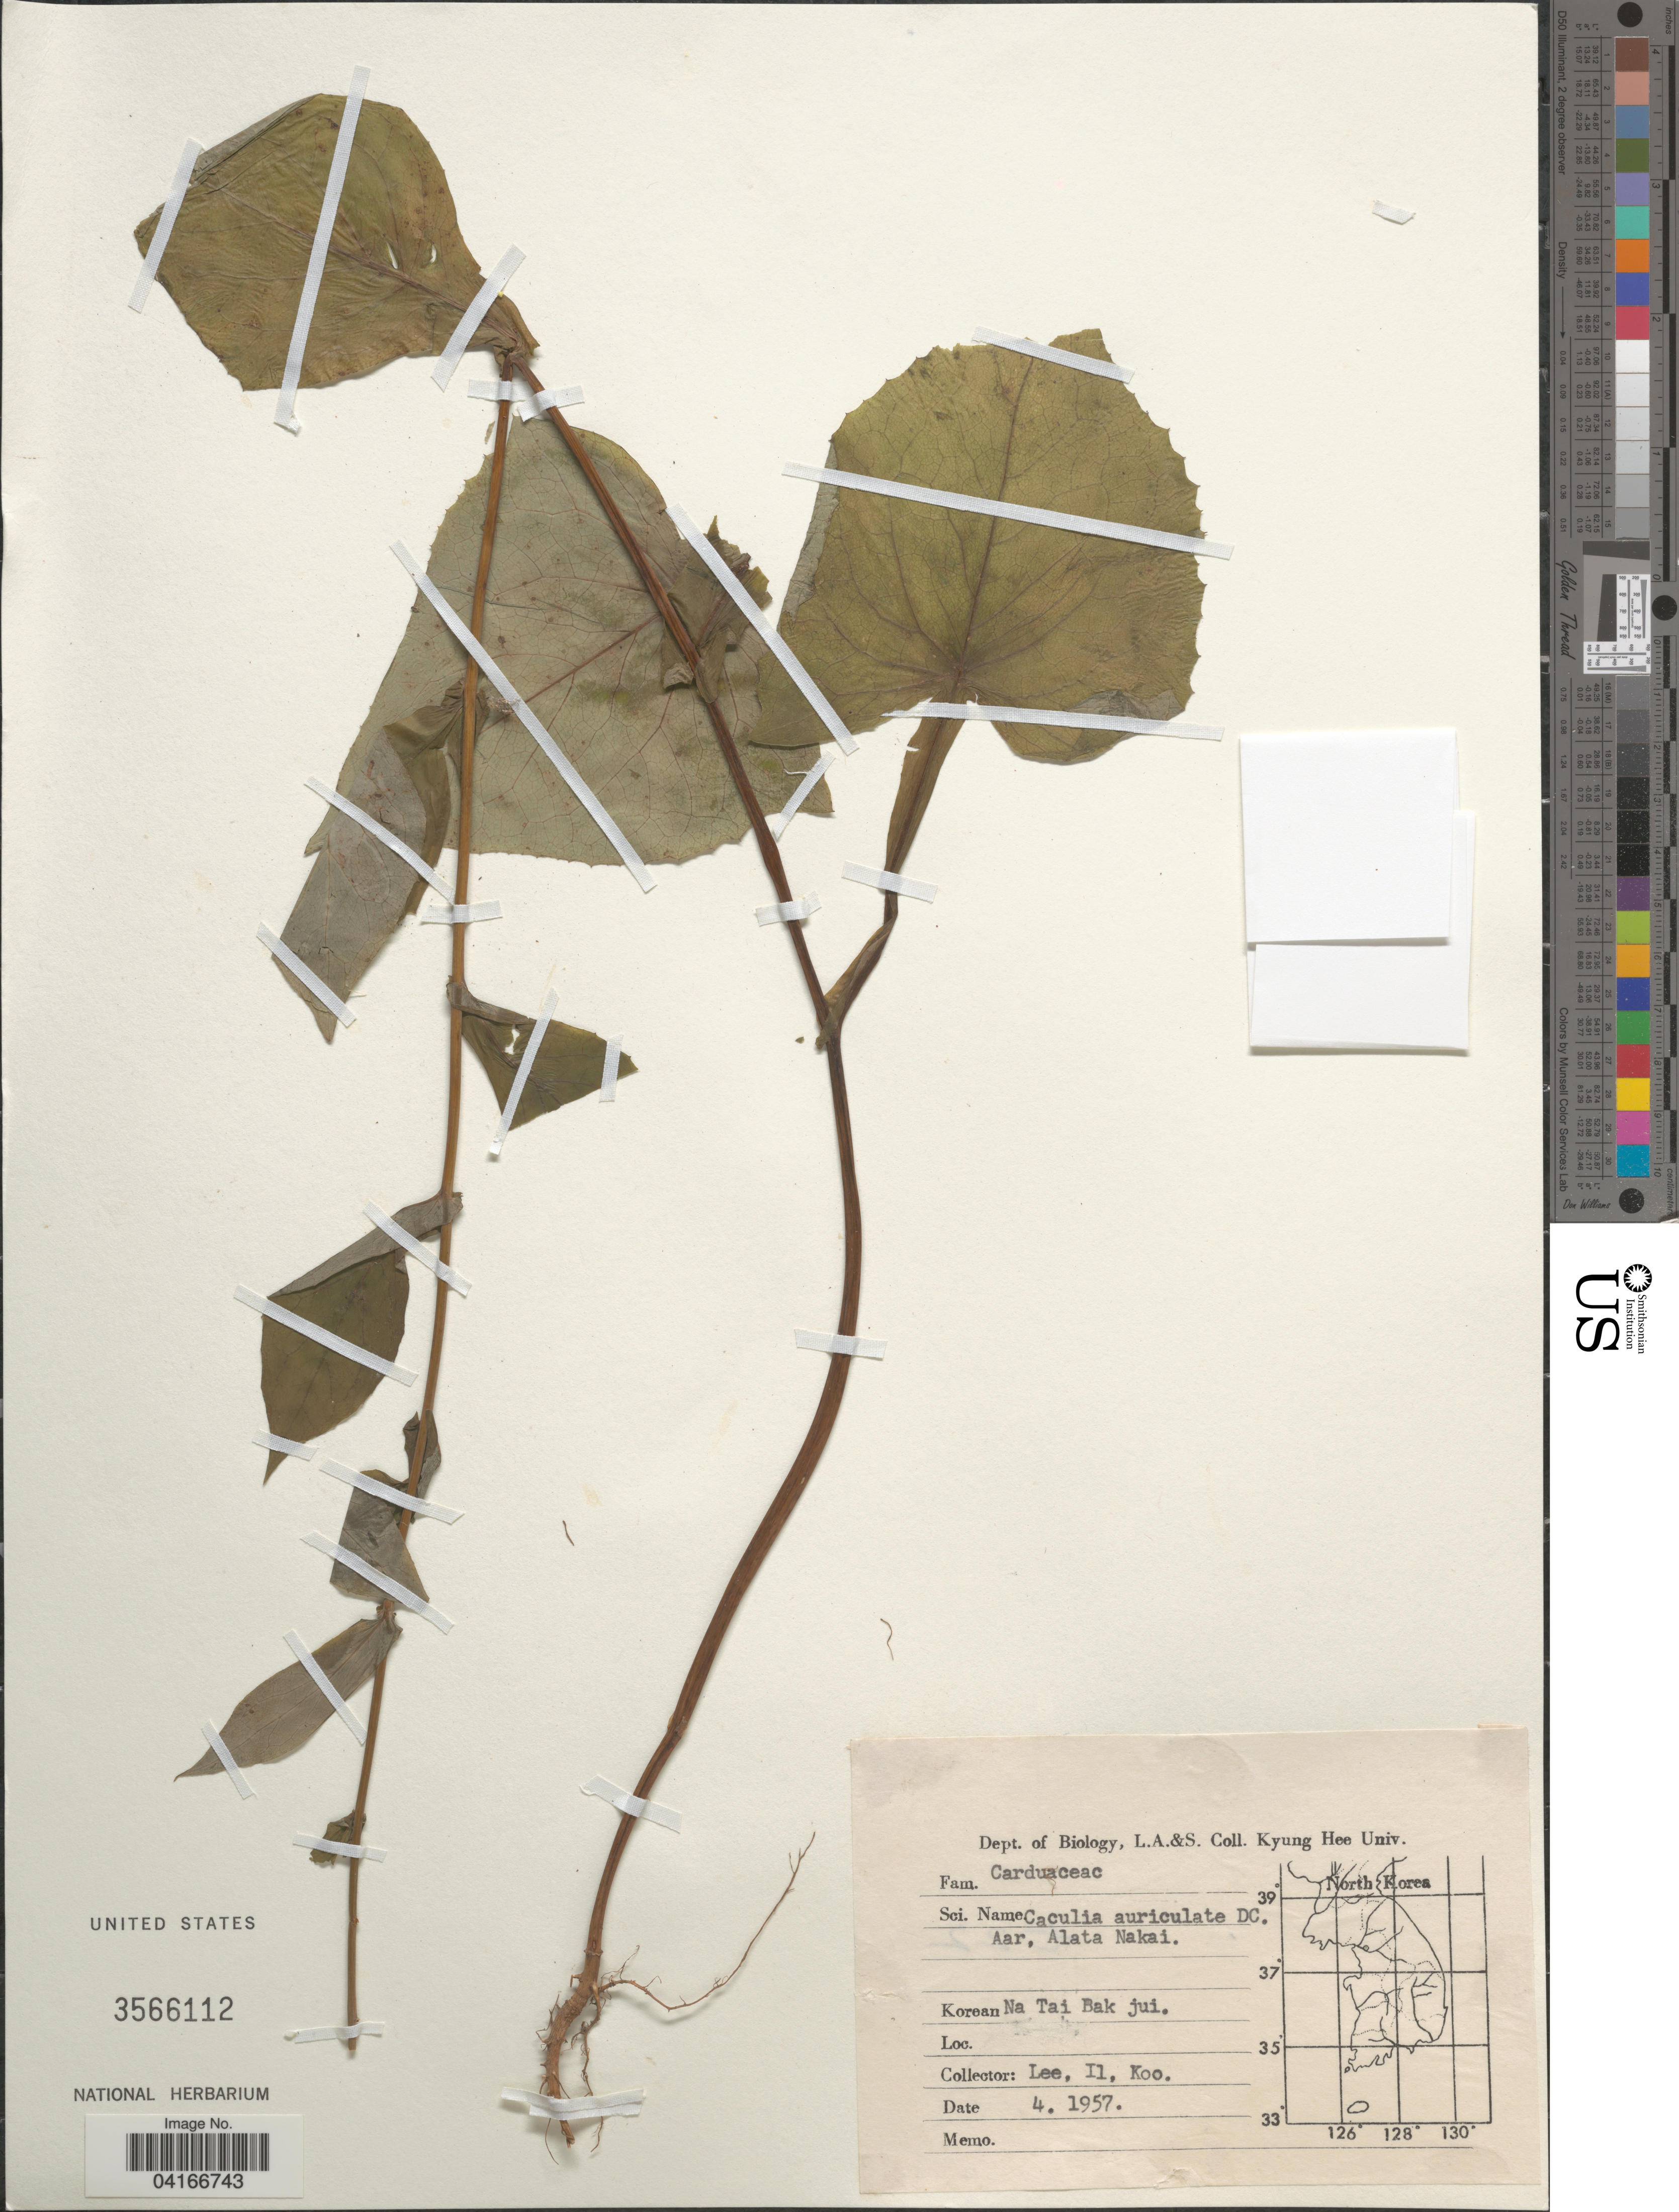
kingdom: Plantae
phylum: Tracheophyta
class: Magnoliopsida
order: Asterales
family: Asteraceae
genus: Cacalia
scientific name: Cacalia auriculata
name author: DC.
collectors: I. Lee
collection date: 1957-04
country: North Korea / South Korea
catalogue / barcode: US 3566112